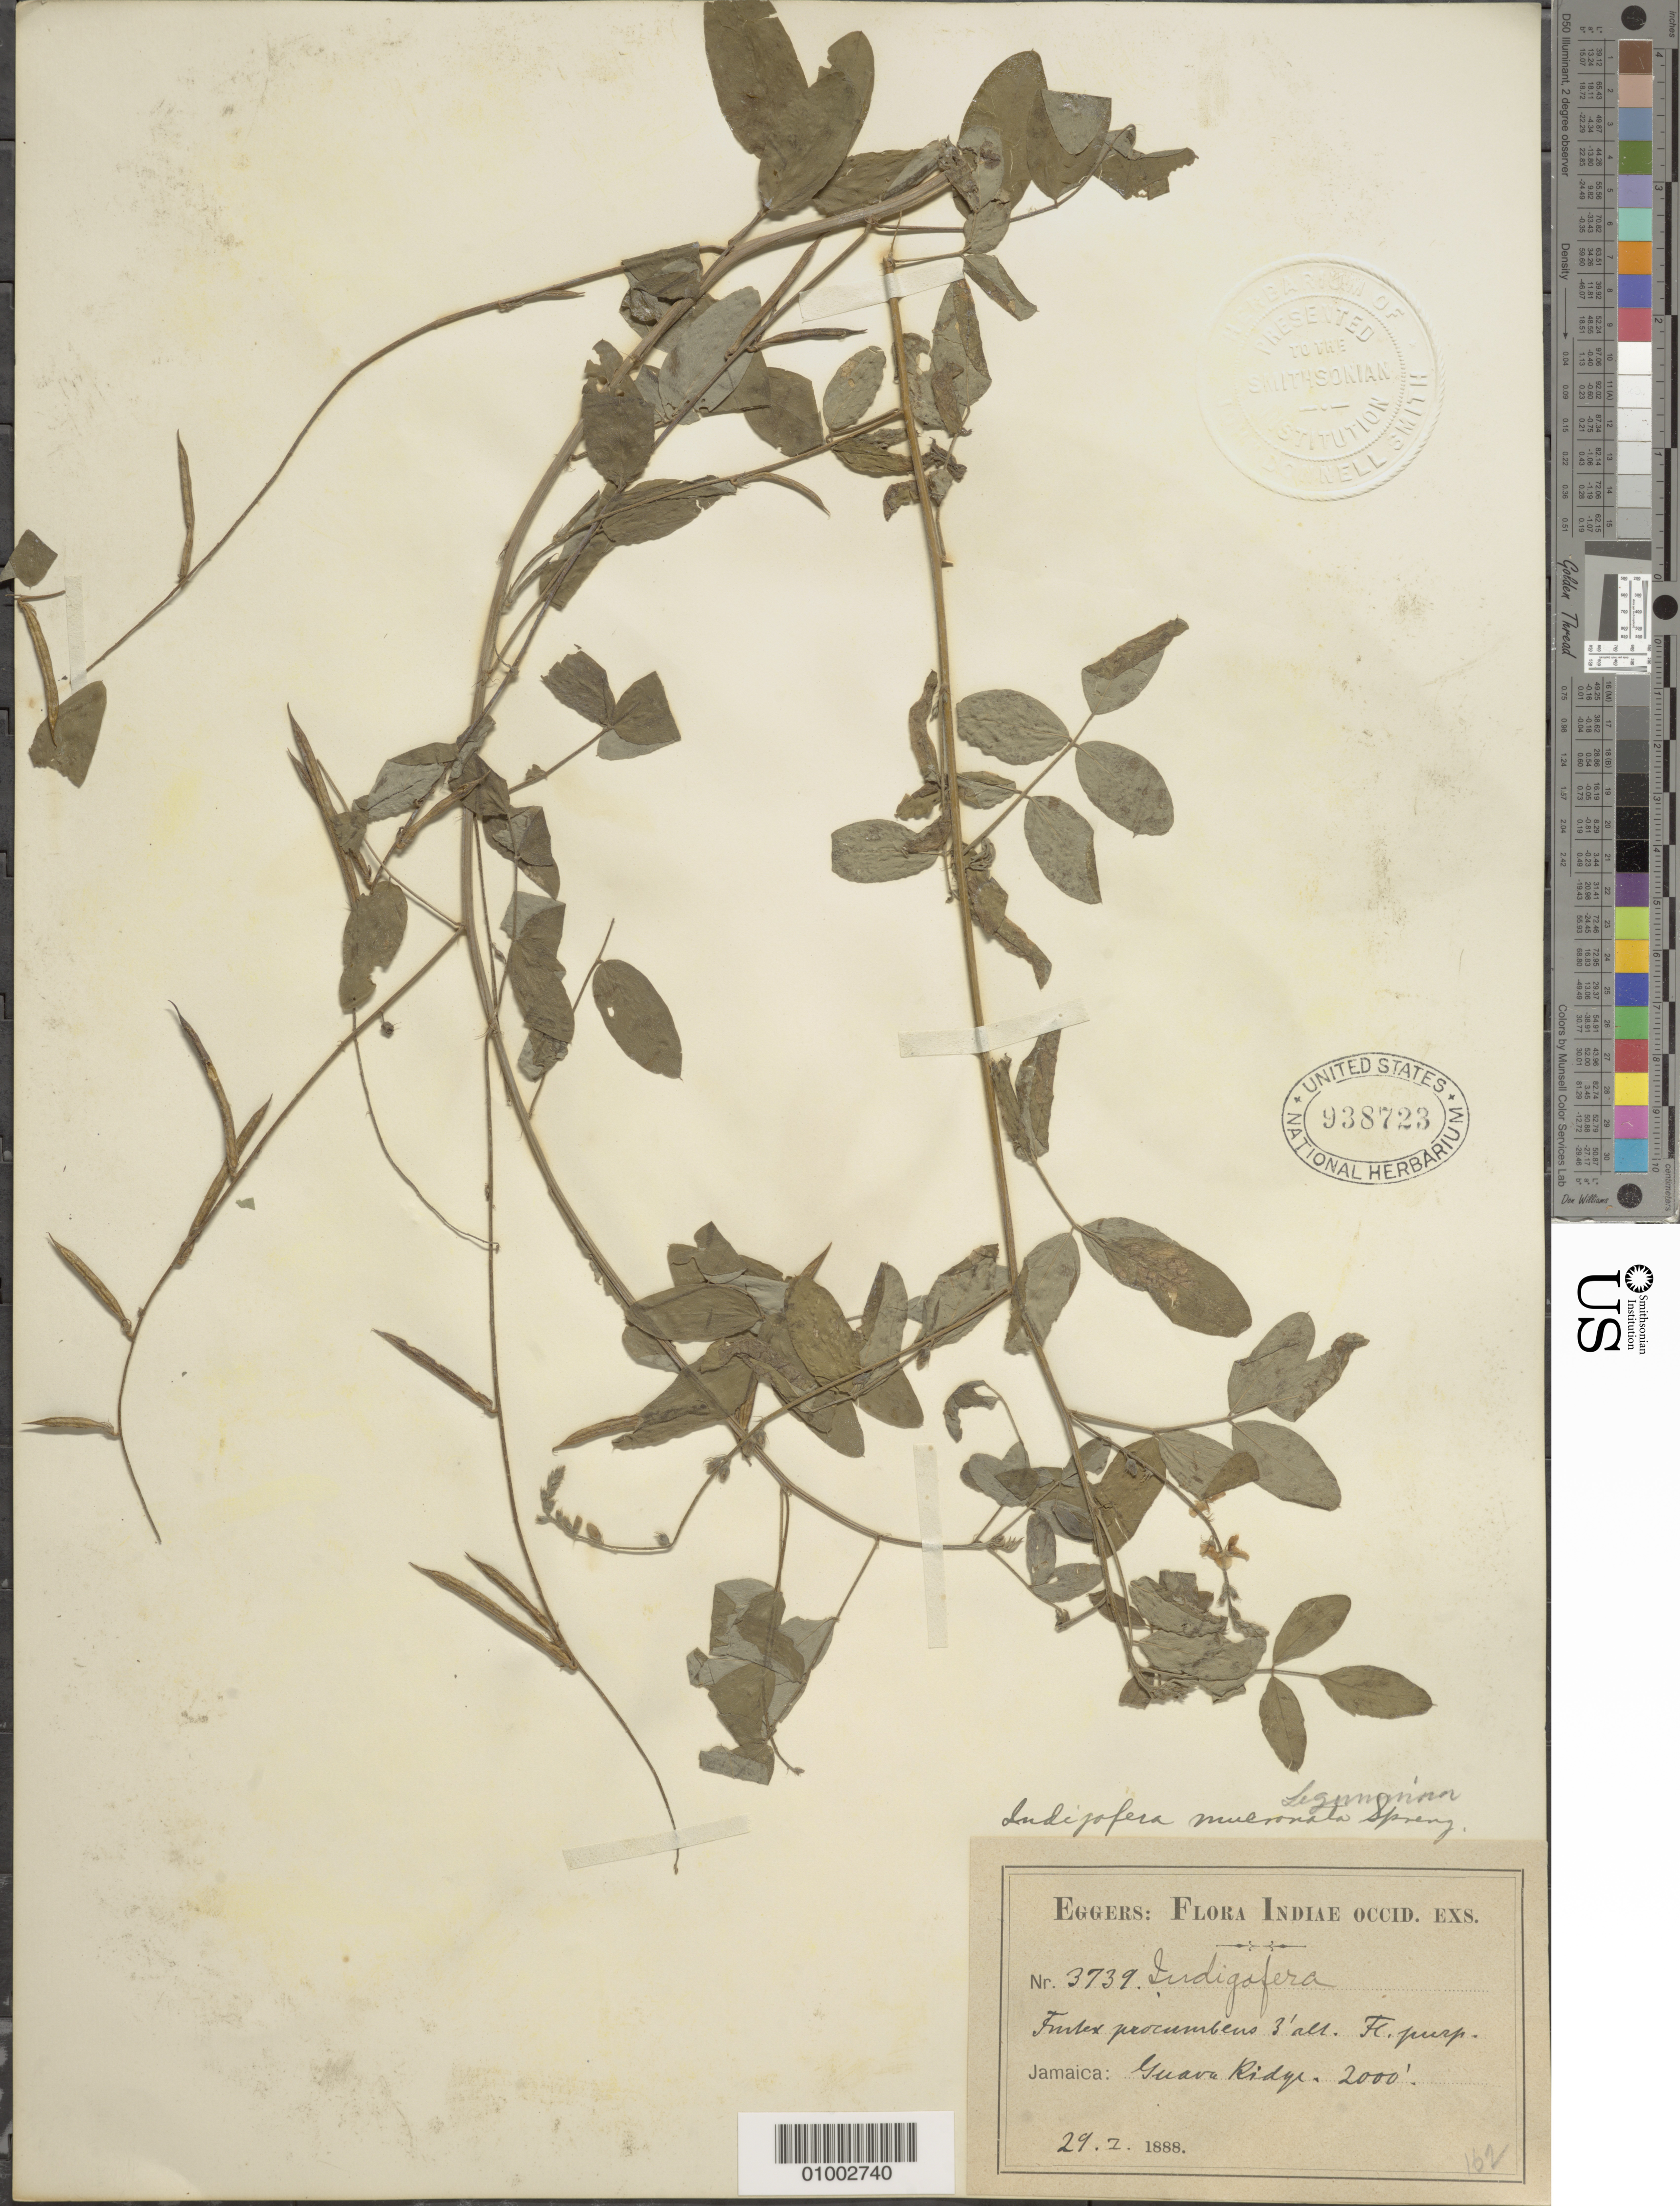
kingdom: Plantae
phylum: Tracheophyta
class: Magnoliopsida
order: Fabales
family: Fabaceae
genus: Indigofera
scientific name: Indigofera mucronata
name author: Lam.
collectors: H. F. A. von Eggers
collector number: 3739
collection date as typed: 29 Jan 1888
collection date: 1888-01-29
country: Jamaica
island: Jamaica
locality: Guava Ridge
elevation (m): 610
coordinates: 0 N, 0 E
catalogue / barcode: US 938723